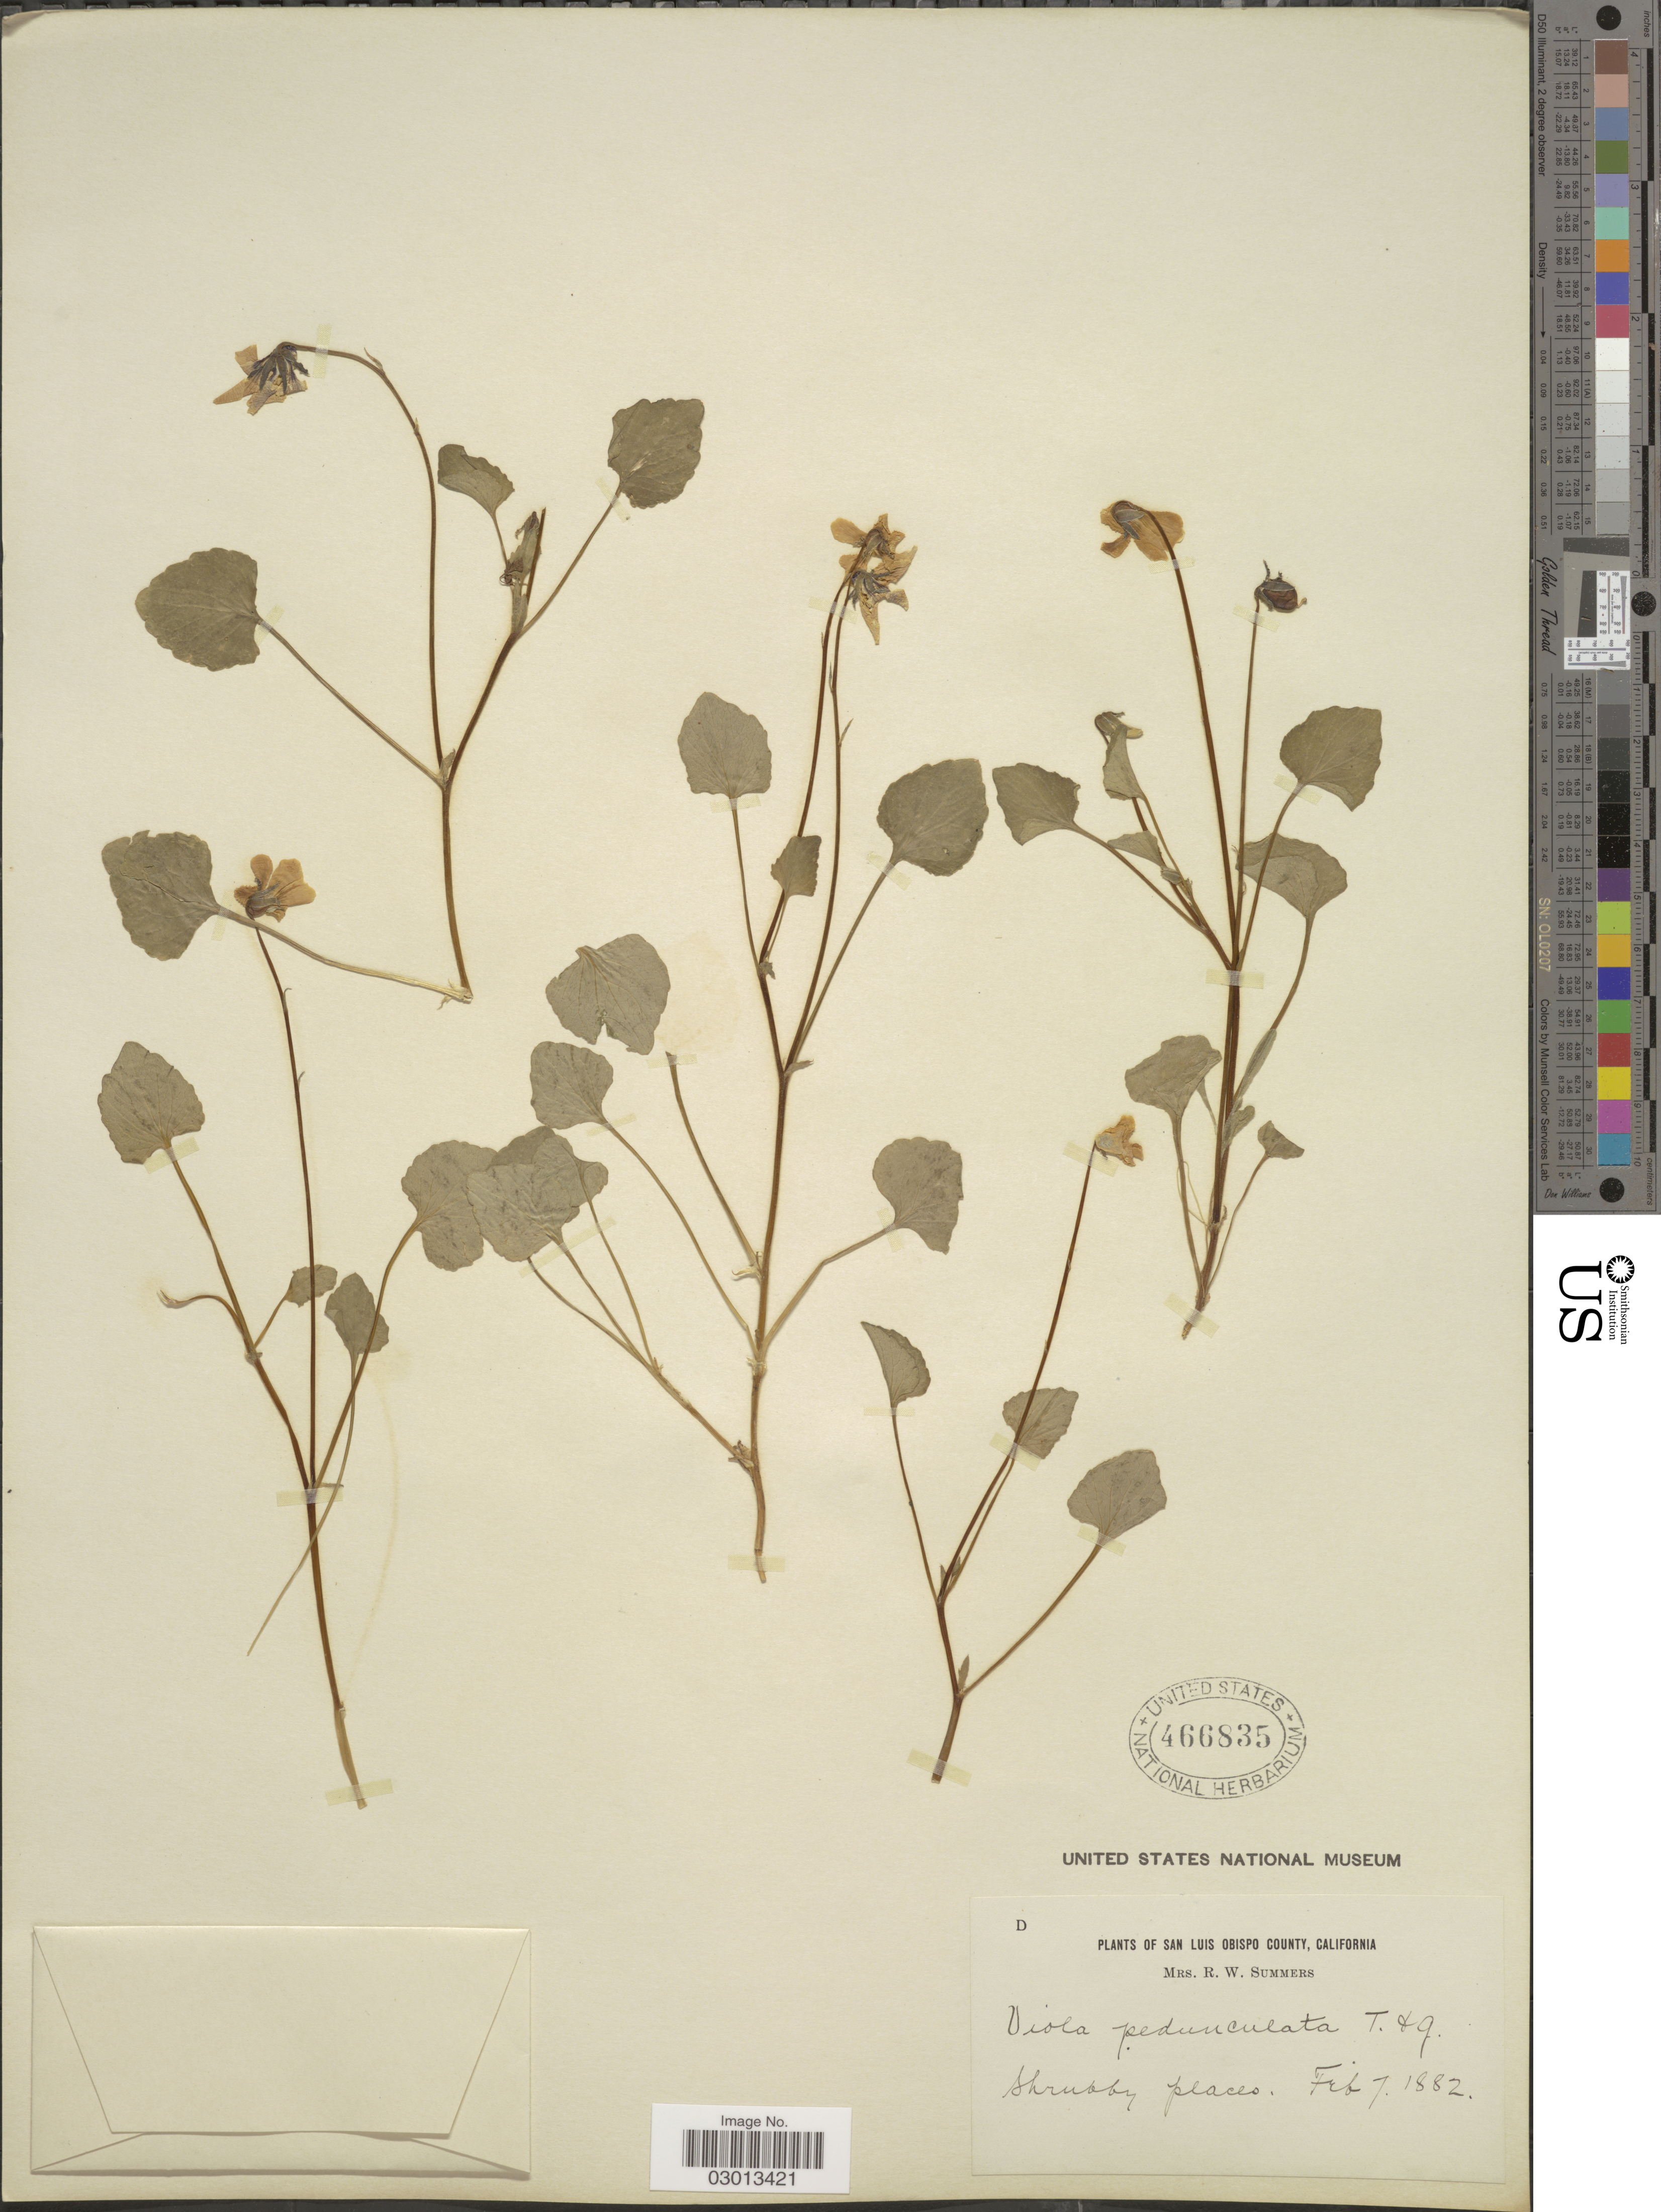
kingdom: Plantae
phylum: Tracheophyta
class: Magnoliopsida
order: Malpighiales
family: Violaceae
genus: Viola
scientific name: Viola pedunculata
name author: Torr. & A. Gray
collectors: R. Summers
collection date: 1882-02-07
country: United States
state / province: California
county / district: San Luis Obispo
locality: San Luis Obispo County.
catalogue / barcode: US 466835